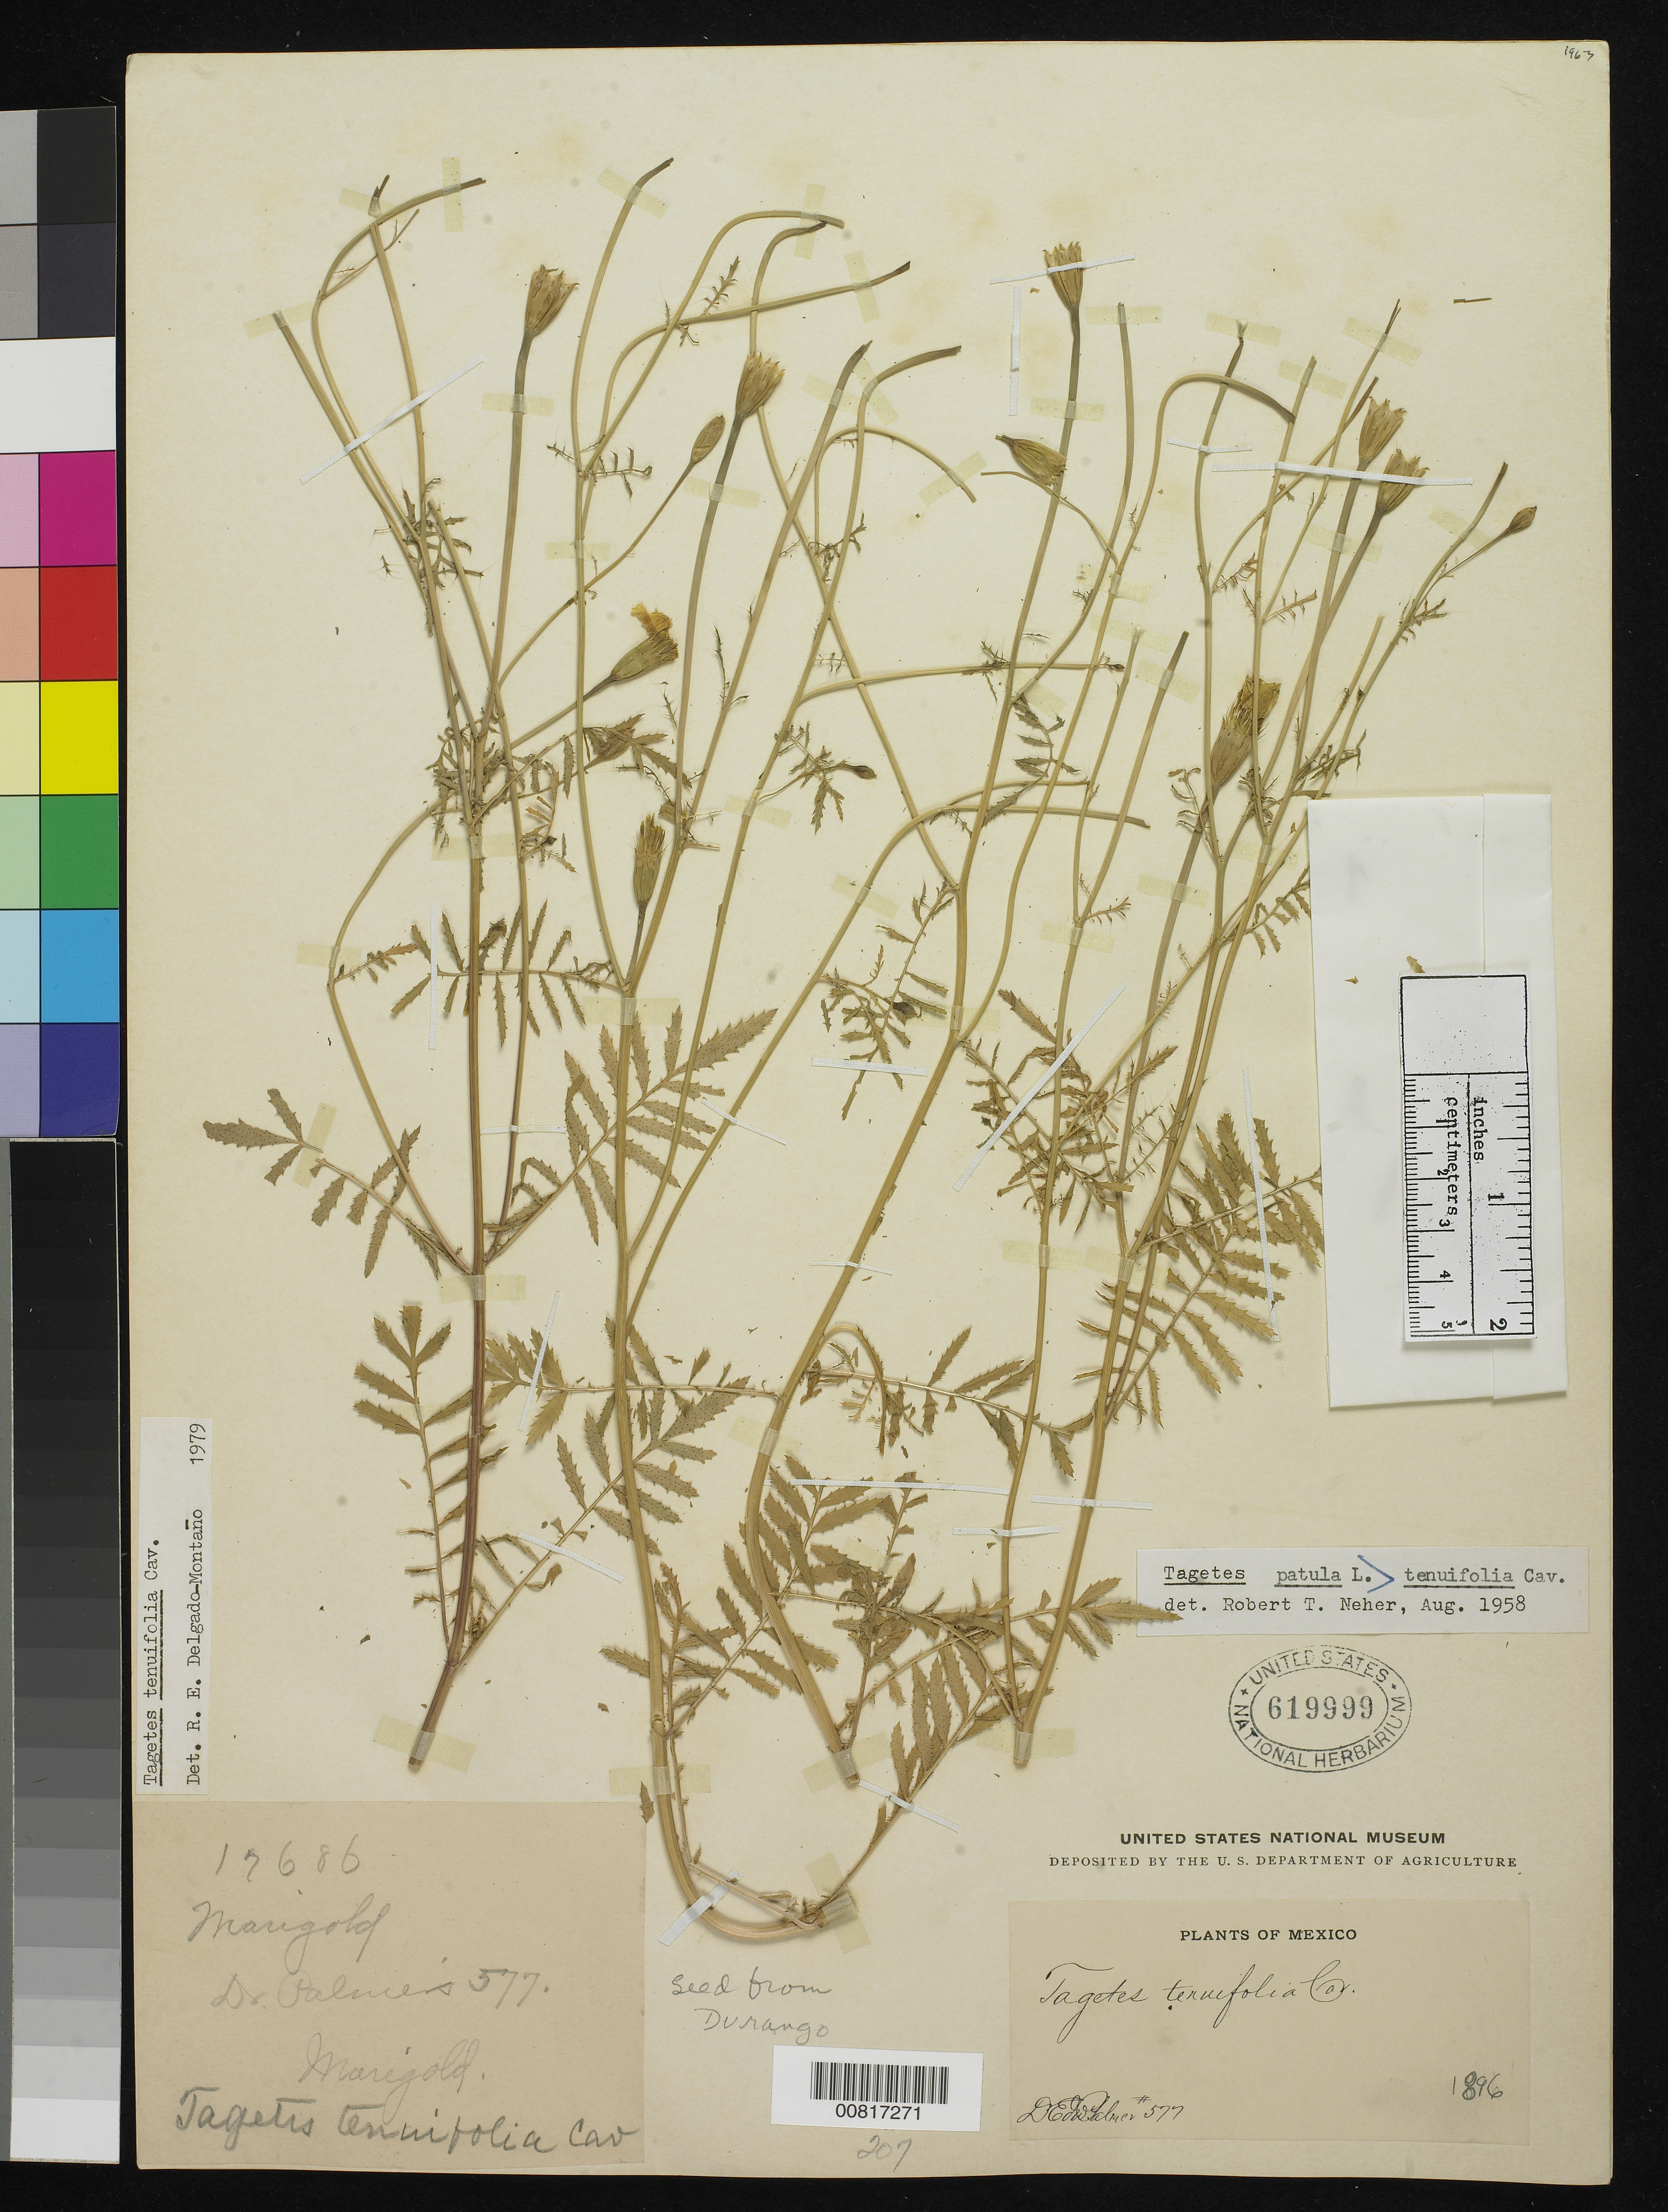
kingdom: Plantae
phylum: Tracheophyta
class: Magnoliopsida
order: Asterales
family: Asteraceae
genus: Tagetes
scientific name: Tagetes tenuifolia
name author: Cav.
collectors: E. Palmer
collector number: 577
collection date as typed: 1896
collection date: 1896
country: Mexico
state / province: Durango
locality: Durango.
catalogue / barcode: US 619999